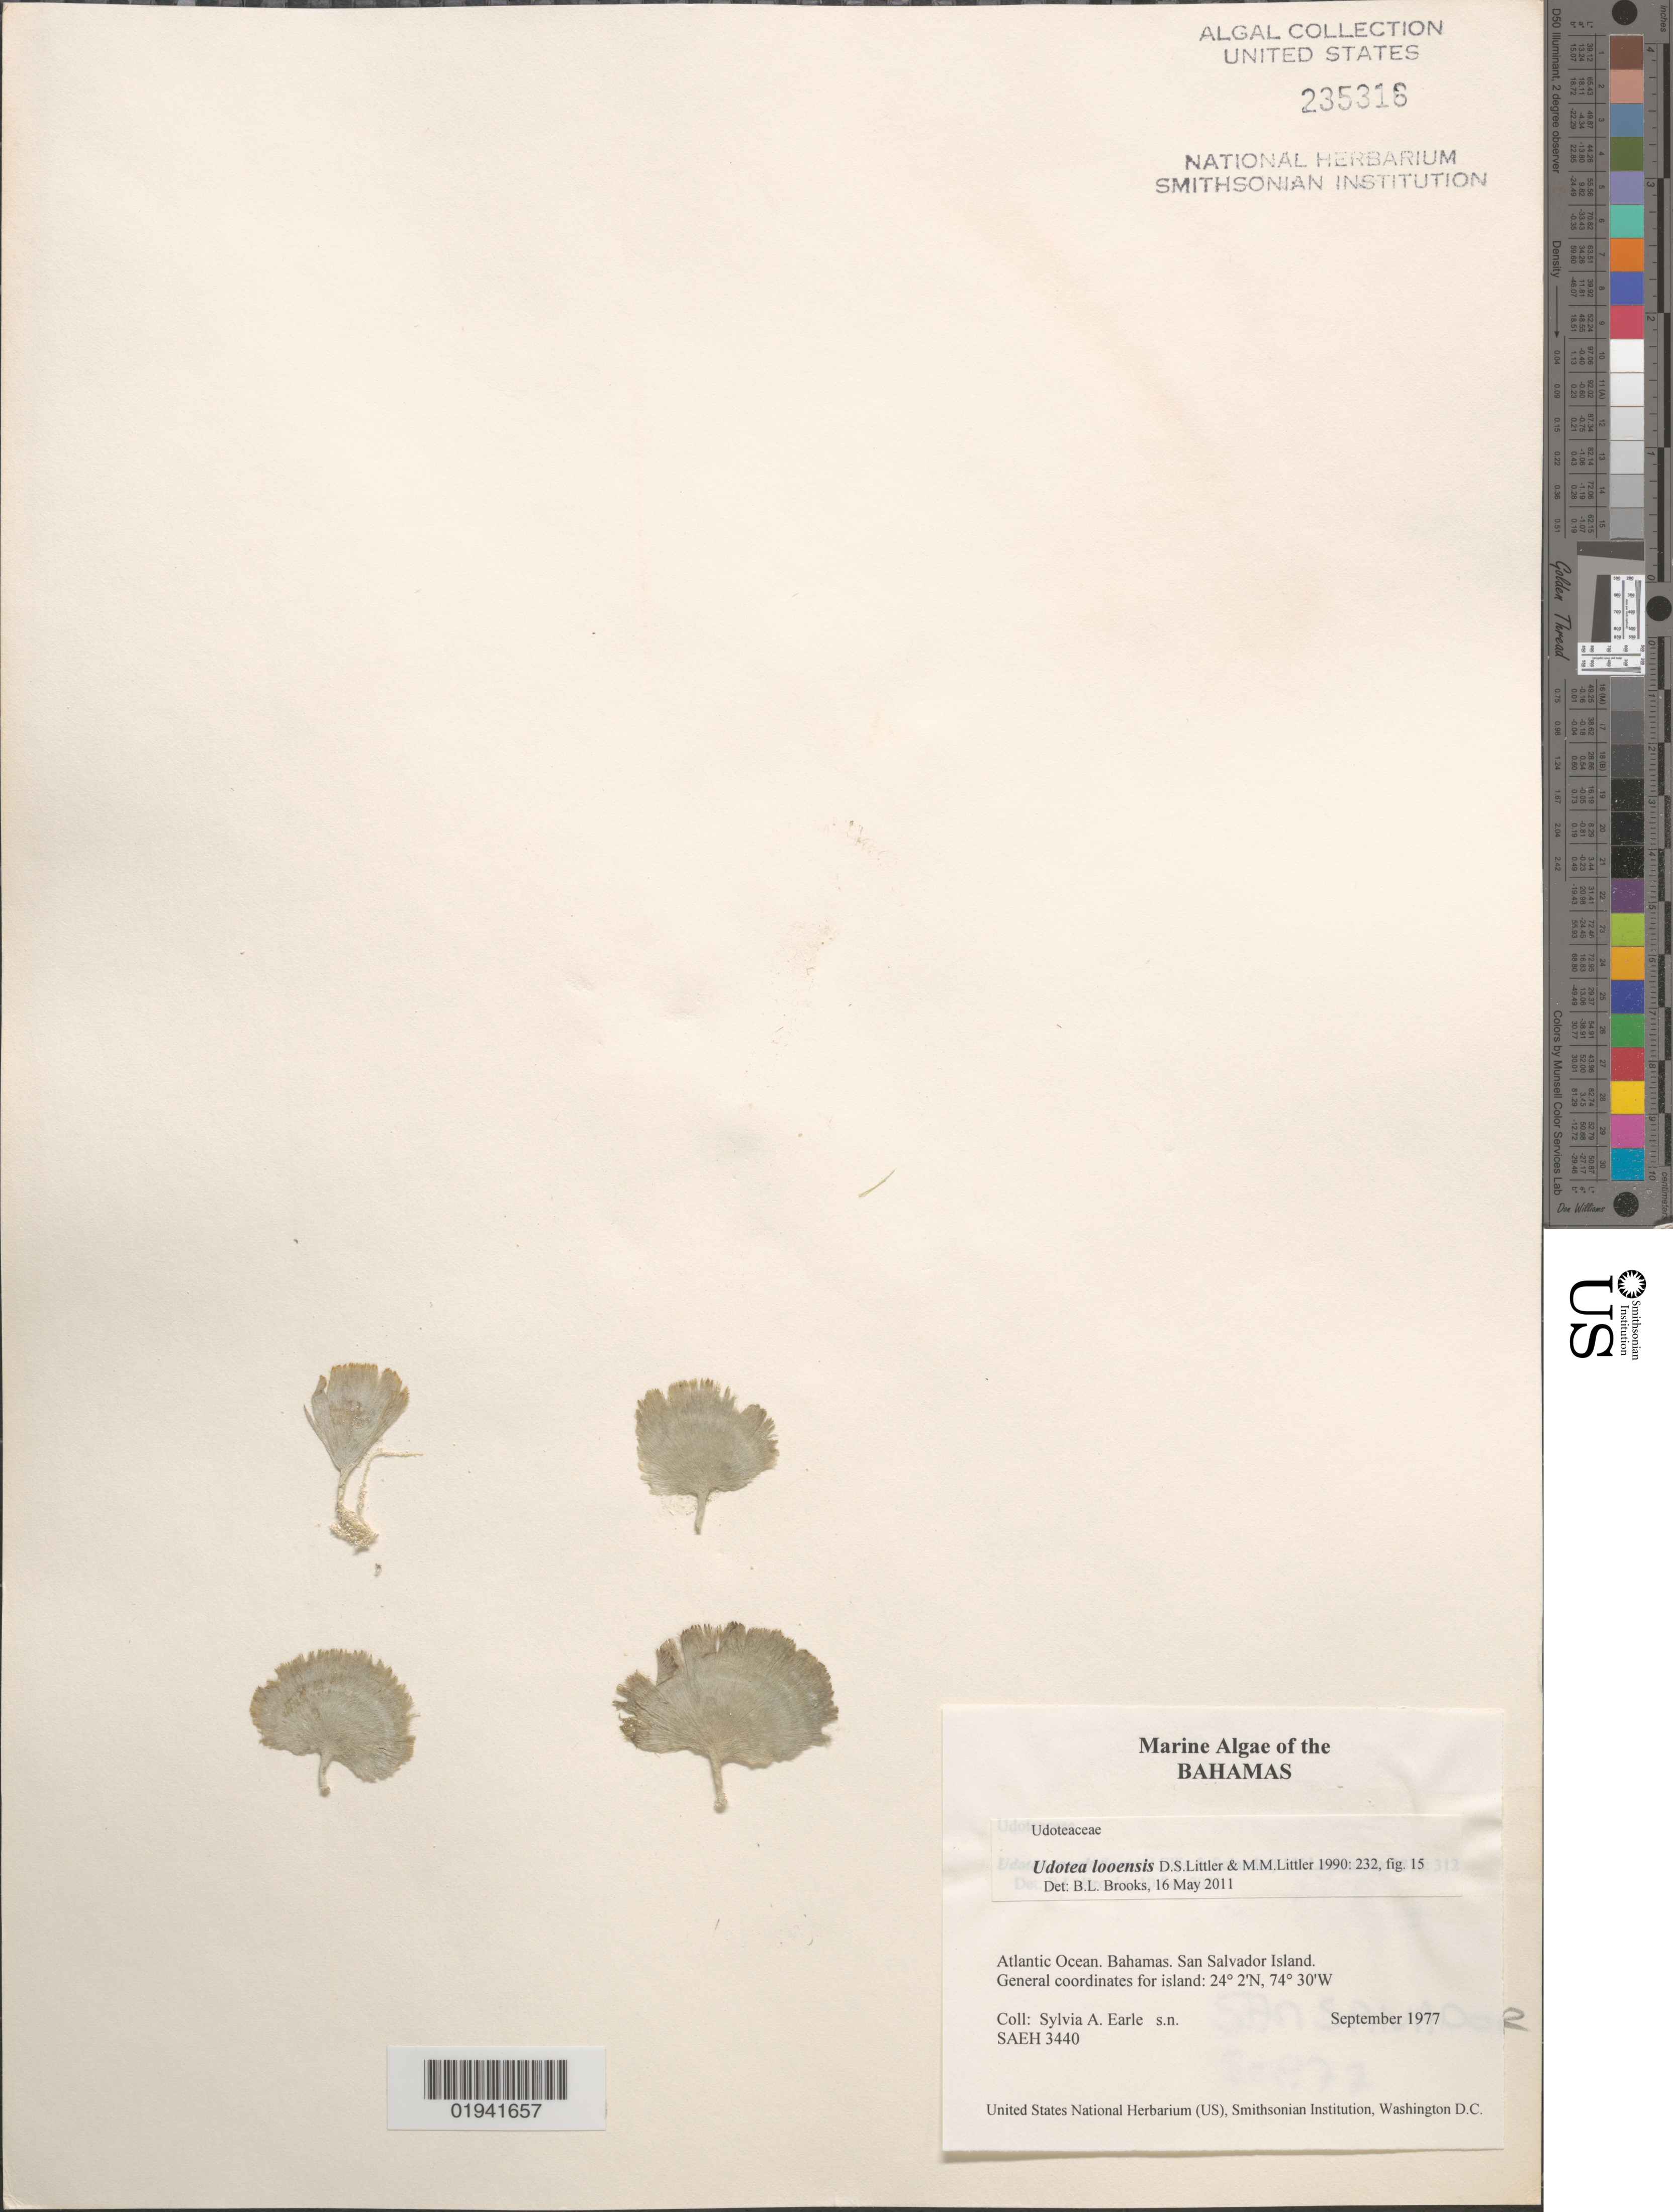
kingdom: Plantae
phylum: Chlorophyta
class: Ulvophyceae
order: Bryopsidales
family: Udoteaceae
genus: Udotea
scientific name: Udotea looensis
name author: D.S. Littler & Littler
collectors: S. A. Earle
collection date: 1977-09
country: Bahamas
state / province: San Salvador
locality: Atlantic Ocean. San Salvador Island.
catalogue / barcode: US 235316